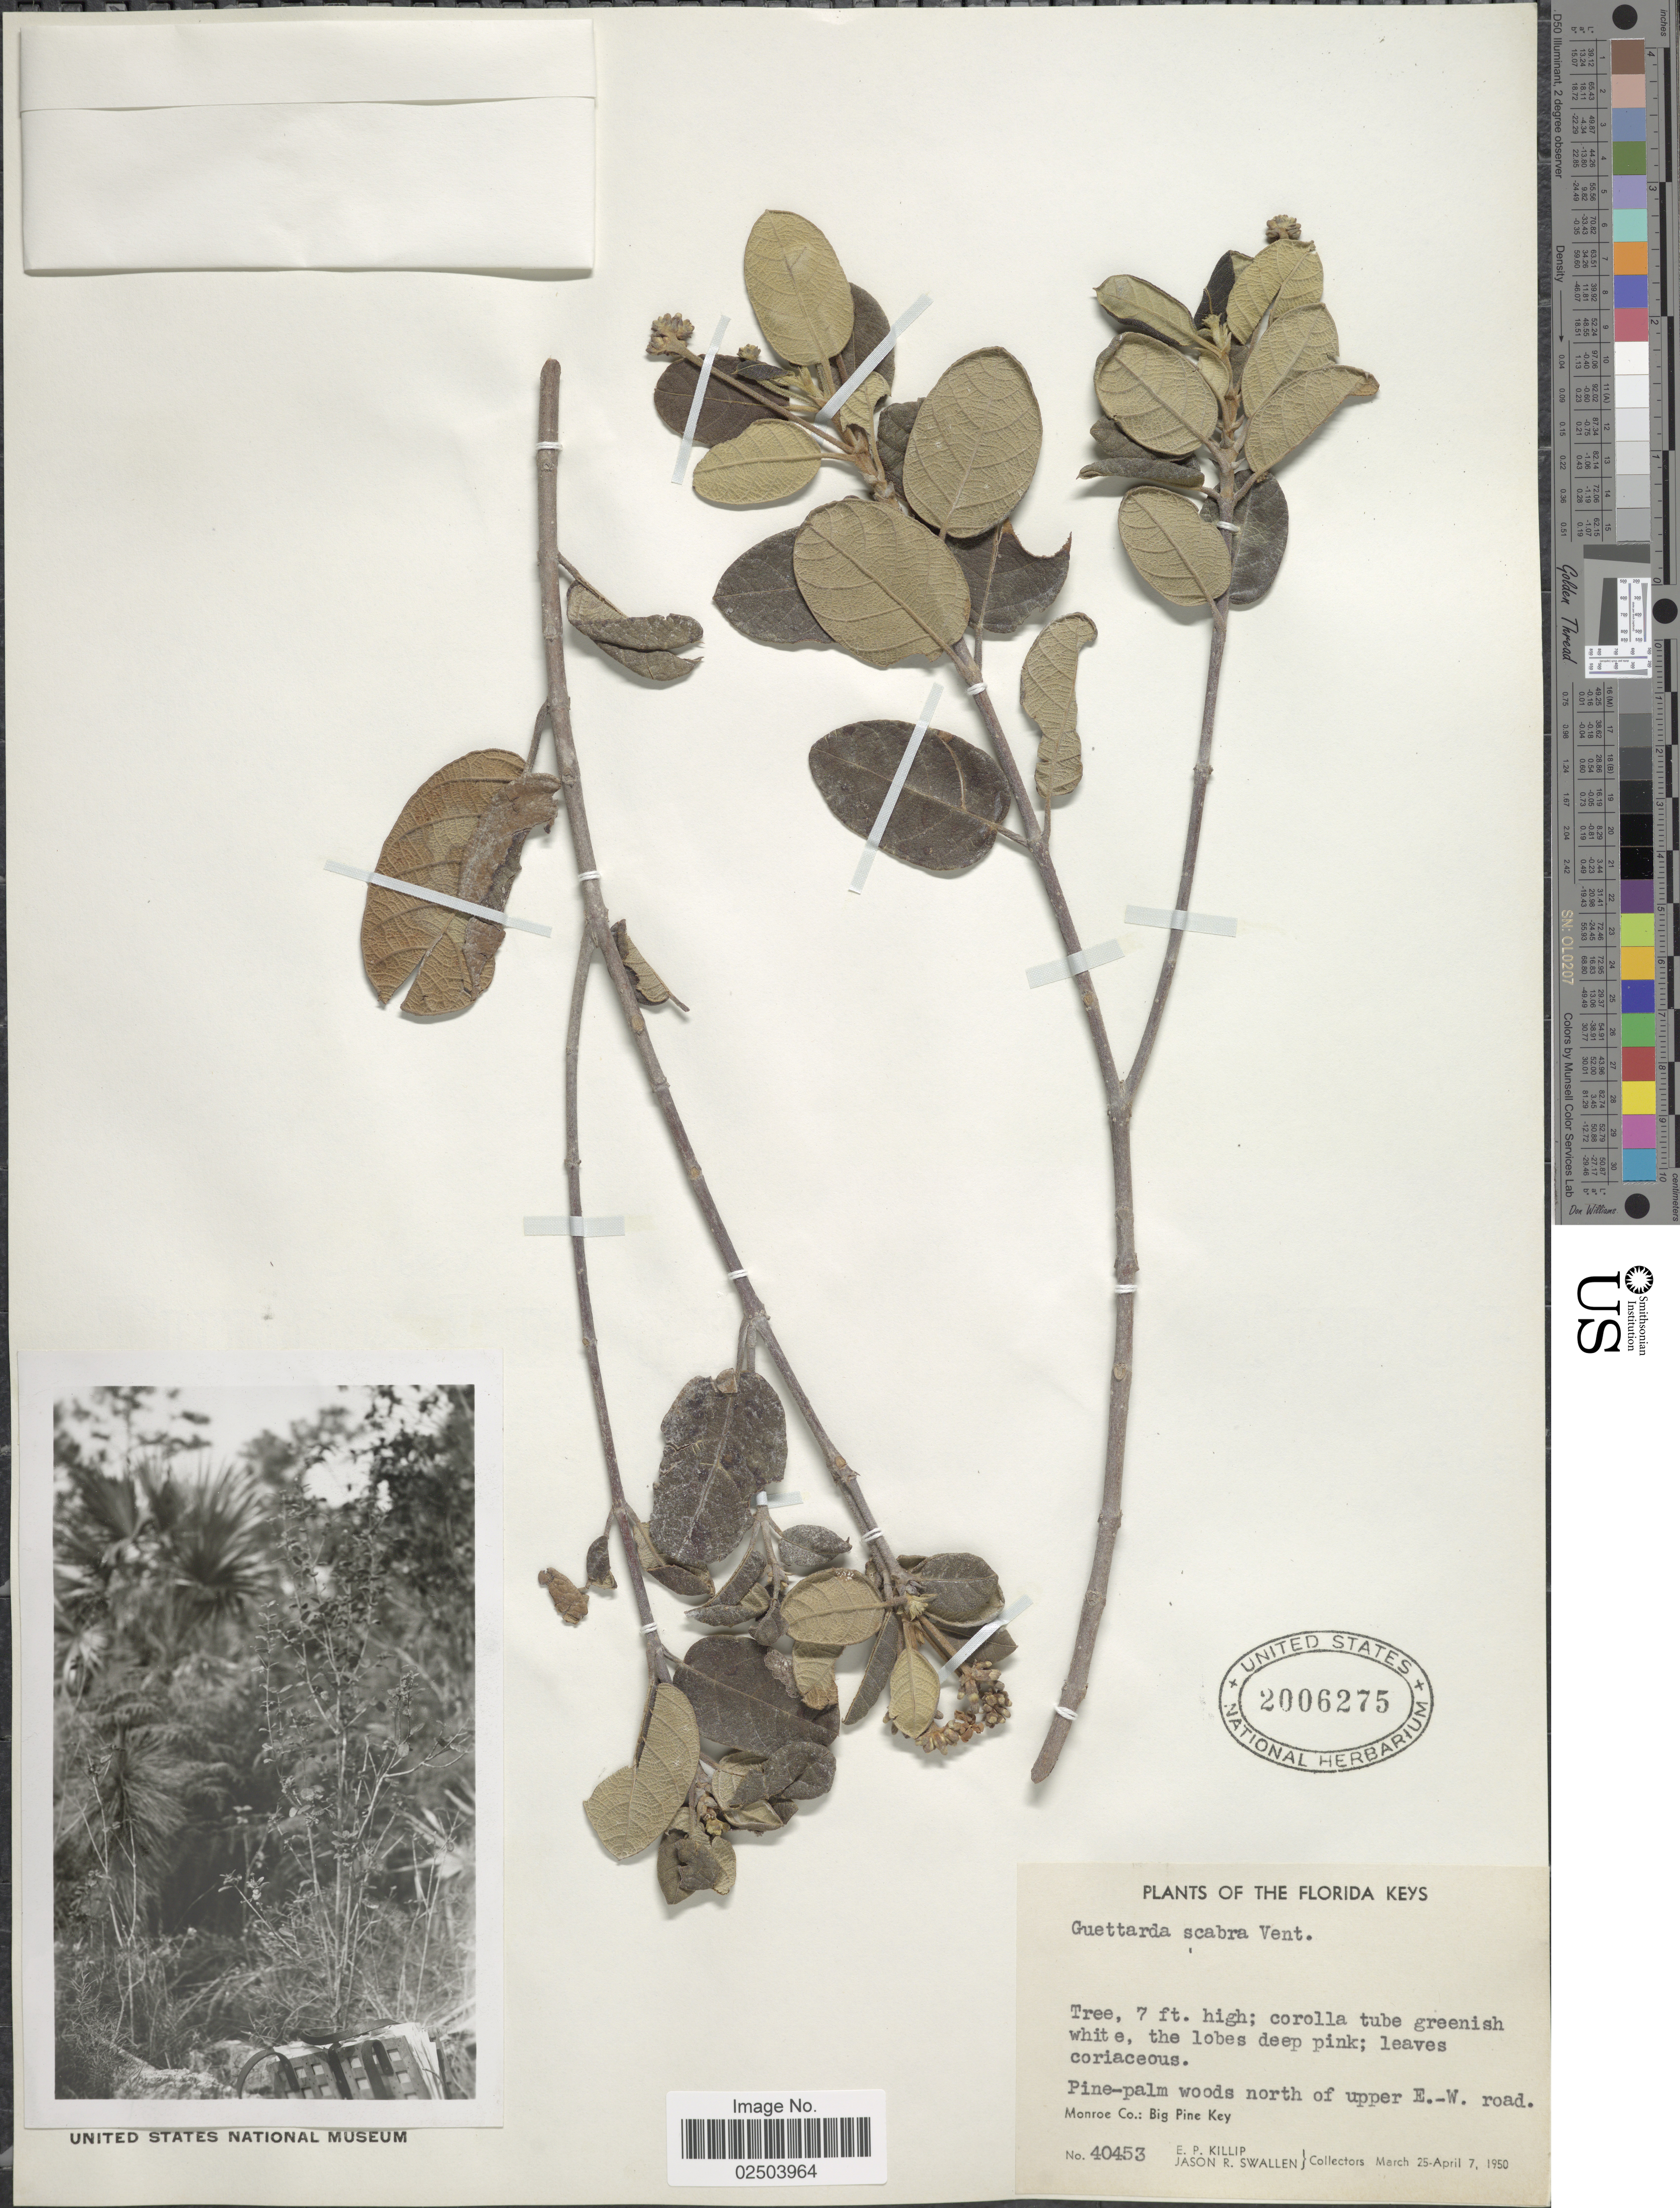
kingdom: Plantae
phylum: Tracheophyta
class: Magnoliopsida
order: Gentianales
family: Rubiaceae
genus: Guettarda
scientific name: Guettarda scabra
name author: (L.) Vent.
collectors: E. P. Killip & J. R. Swallen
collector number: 40453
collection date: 1950-03-25/1950-04-07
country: United States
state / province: Florida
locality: Florida Keys. Pine- palm woods north of upper E.-W. road. Monroe Co.: Big Pine Key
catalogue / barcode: US 2006275